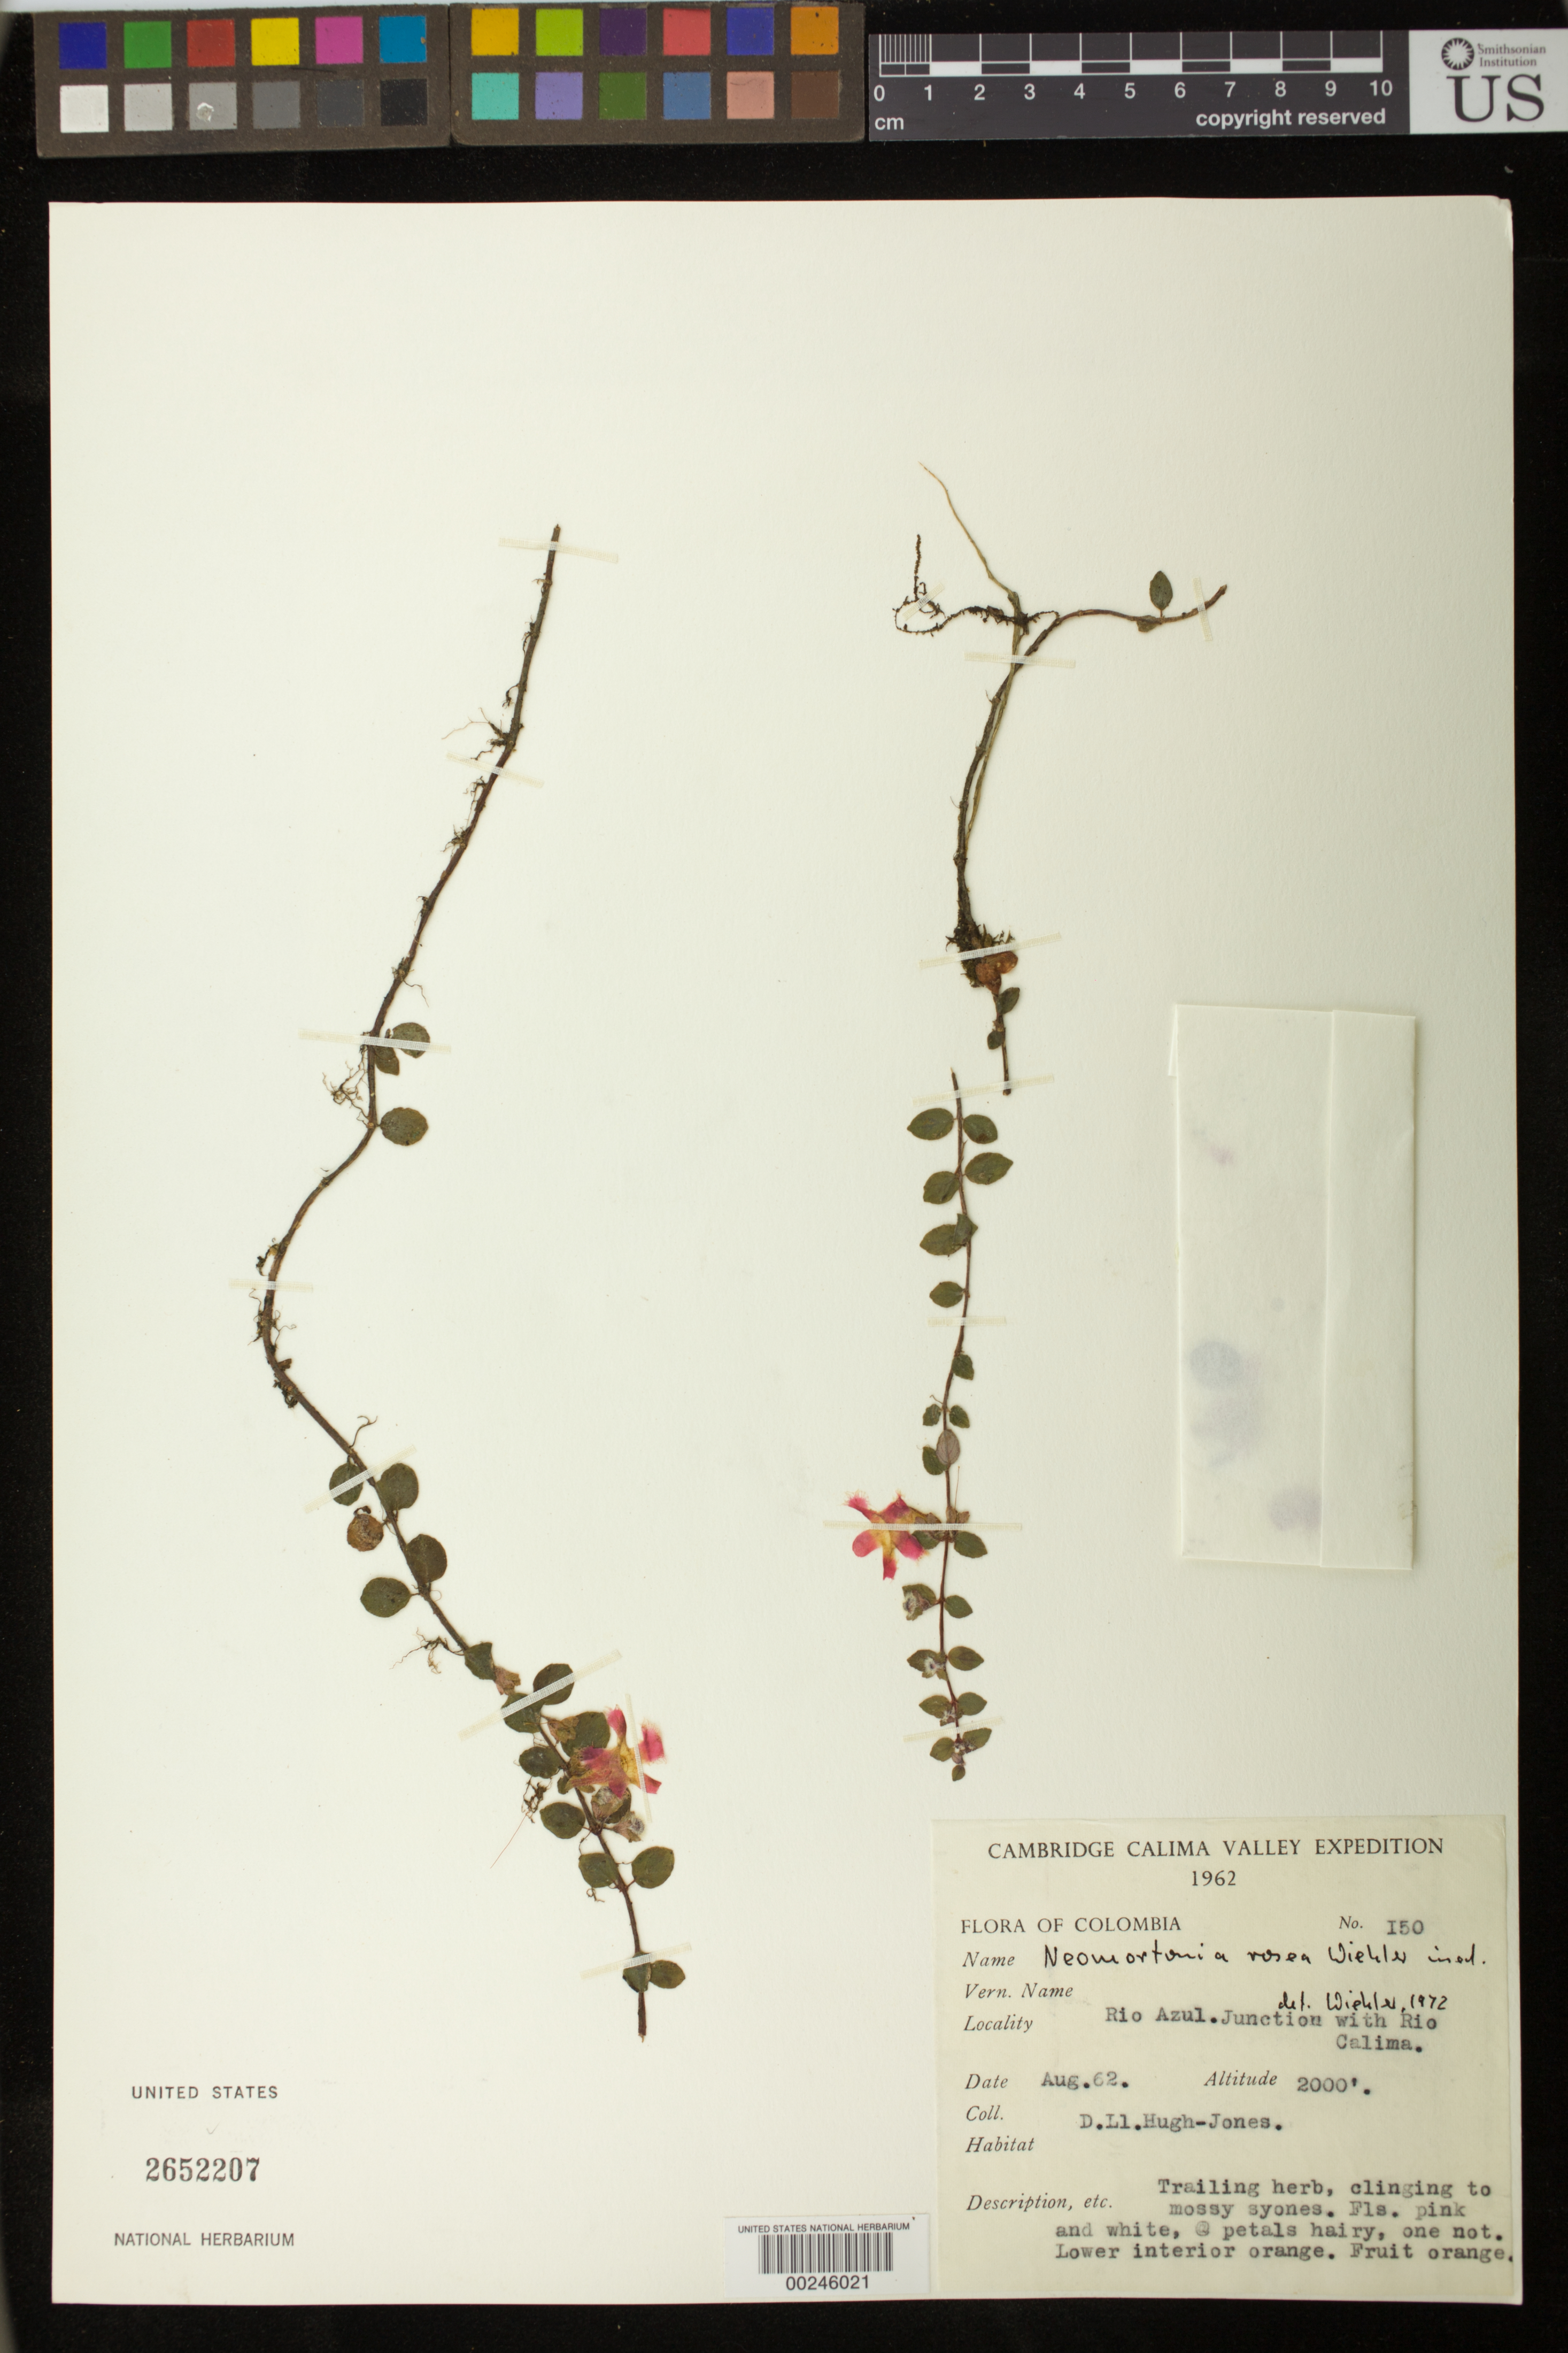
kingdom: Plantae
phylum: Tracheophyta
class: Magnoliopsida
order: Lamiales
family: Gesneriaceae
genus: Neomortonia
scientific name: Neomortonia rosea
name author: Wiehler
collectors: D. Hugh-Jones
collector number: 150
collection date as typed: Aug 1962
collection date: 1962-08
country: Colombia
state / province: Valle del Cauca (?)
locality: Rio Azul, junction with Rio Calima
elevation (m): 610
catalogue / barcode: US 2652207